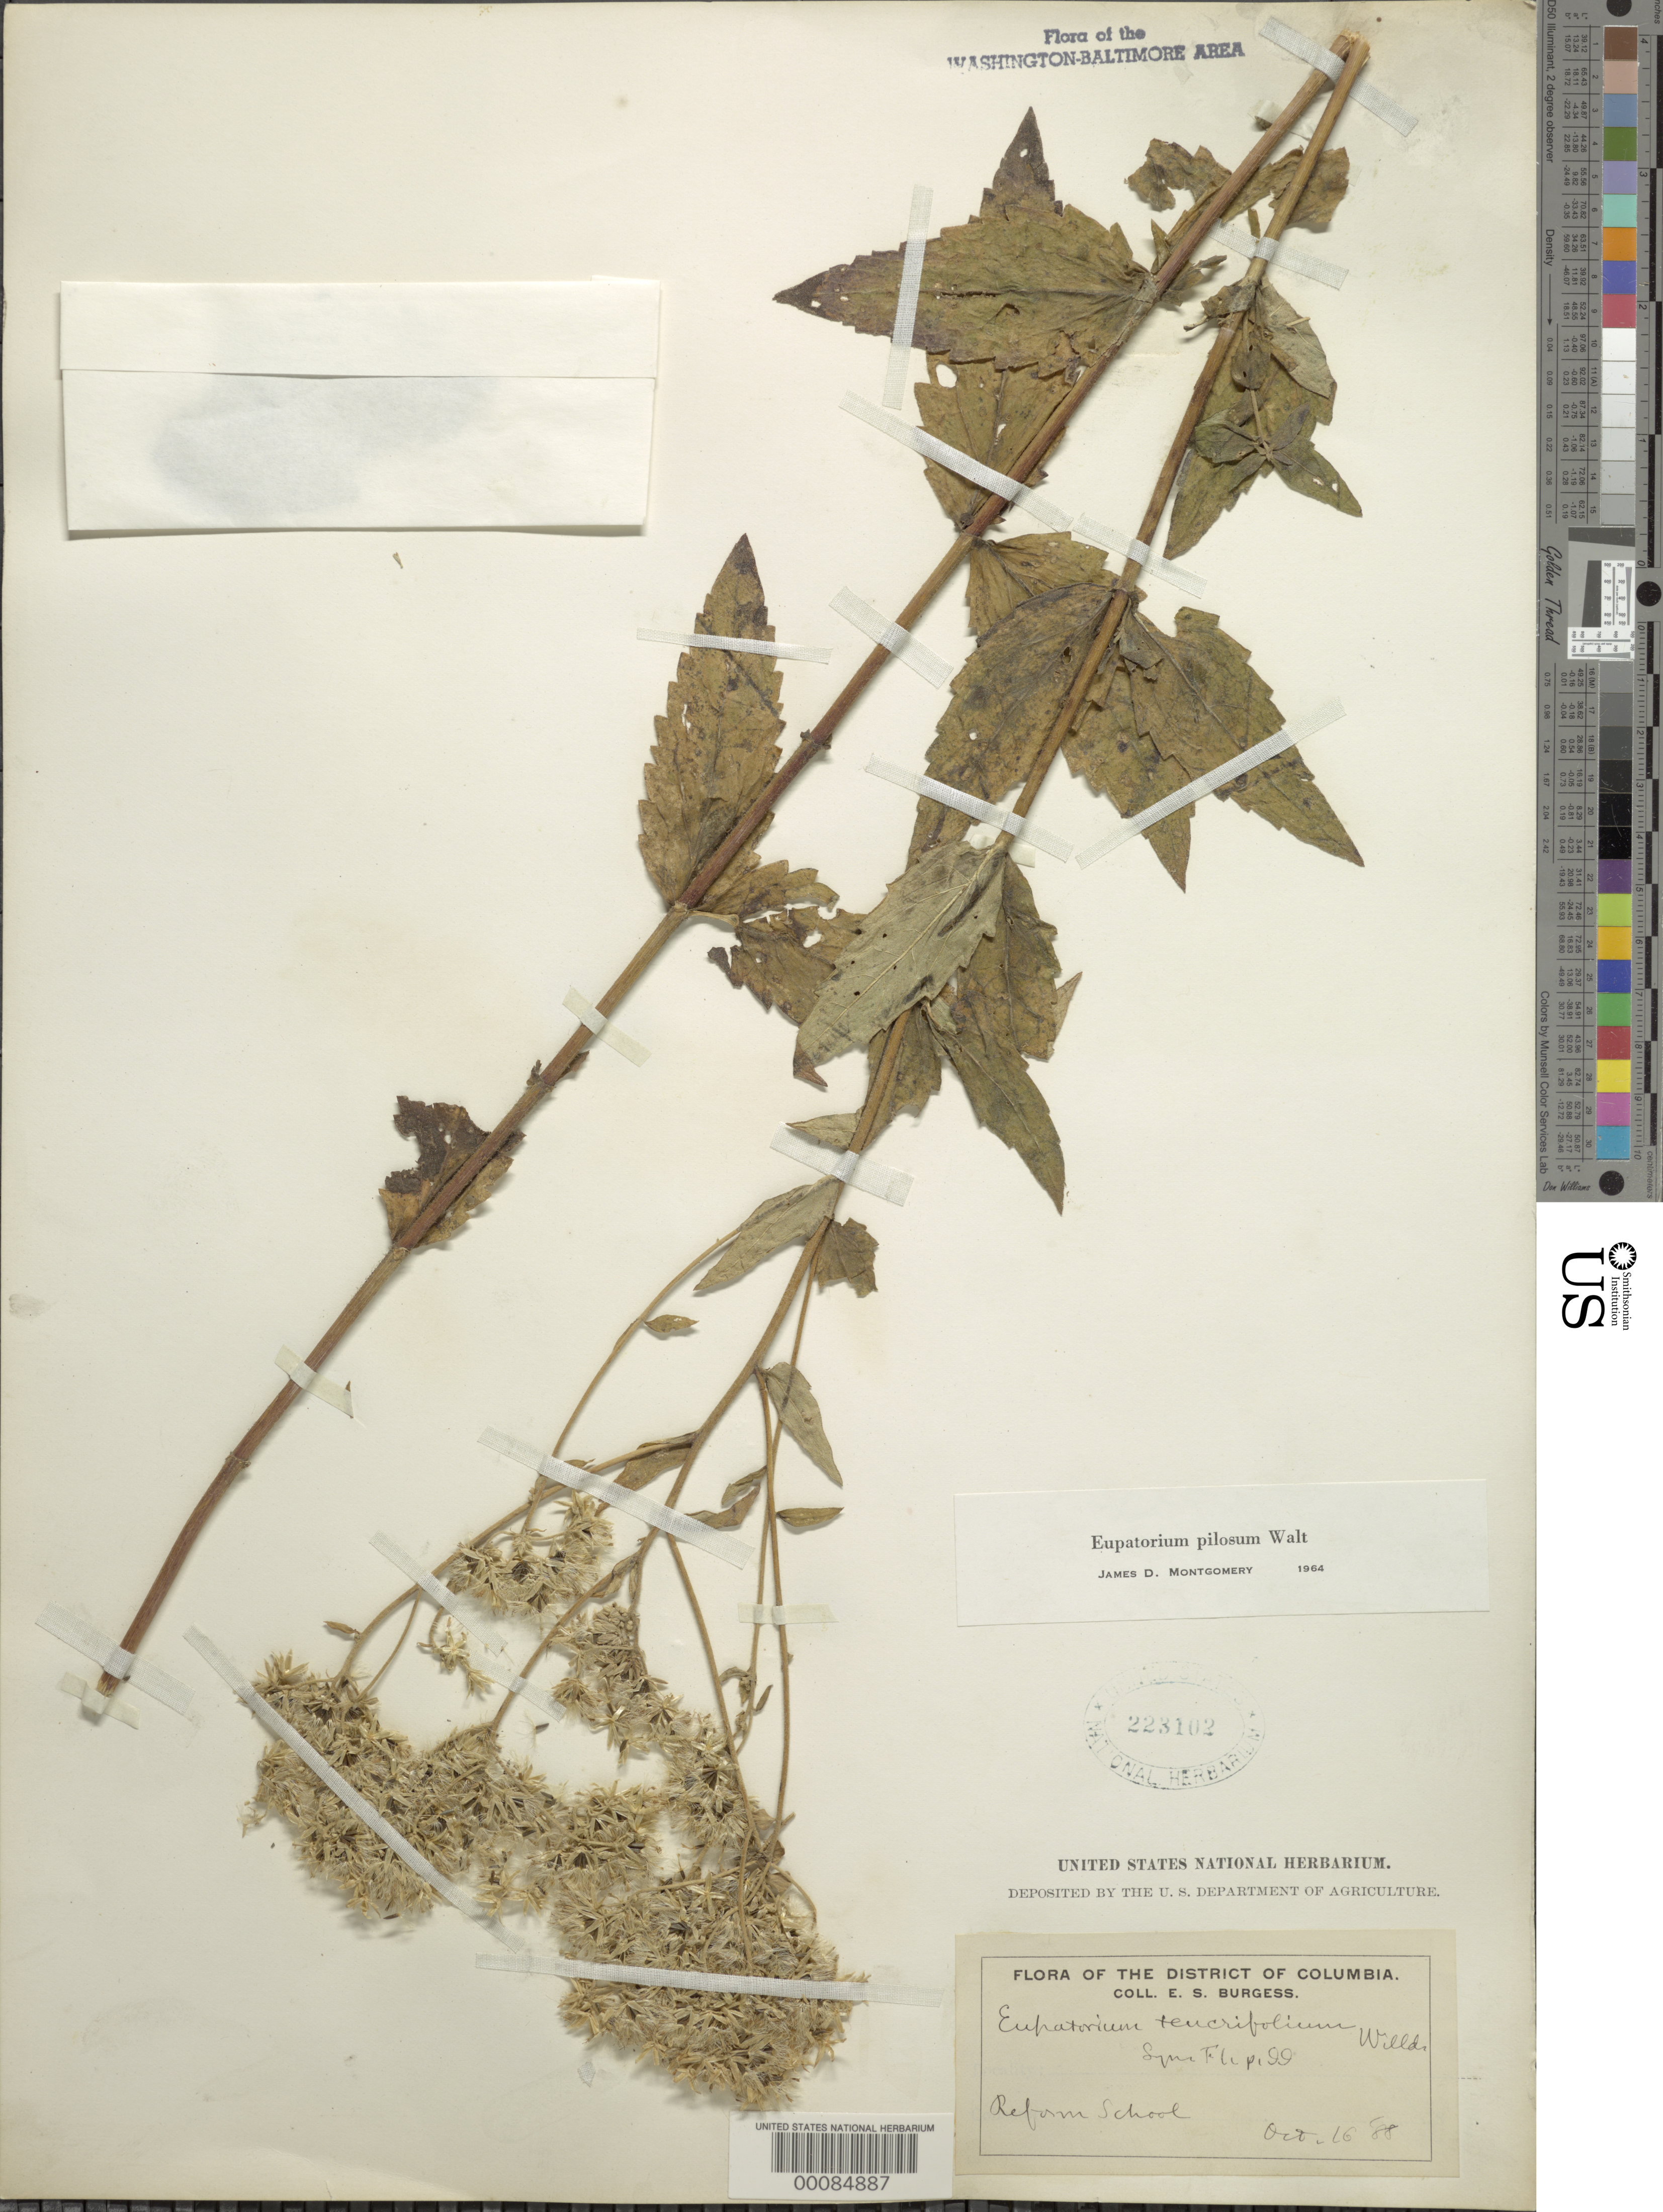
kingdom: Plantae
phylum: Tracheophyta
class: Magnoliopsida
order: Asterales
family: Asteraceae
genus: Eupatorium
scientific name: Eupatorium pilosum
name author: Walter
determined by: Montgomery, J. D.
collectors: E. Burgess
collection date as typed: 16 Oct 1888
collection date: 1888-10-16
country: United States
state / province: District of Columbia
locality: Reform School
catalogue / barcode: US 223102